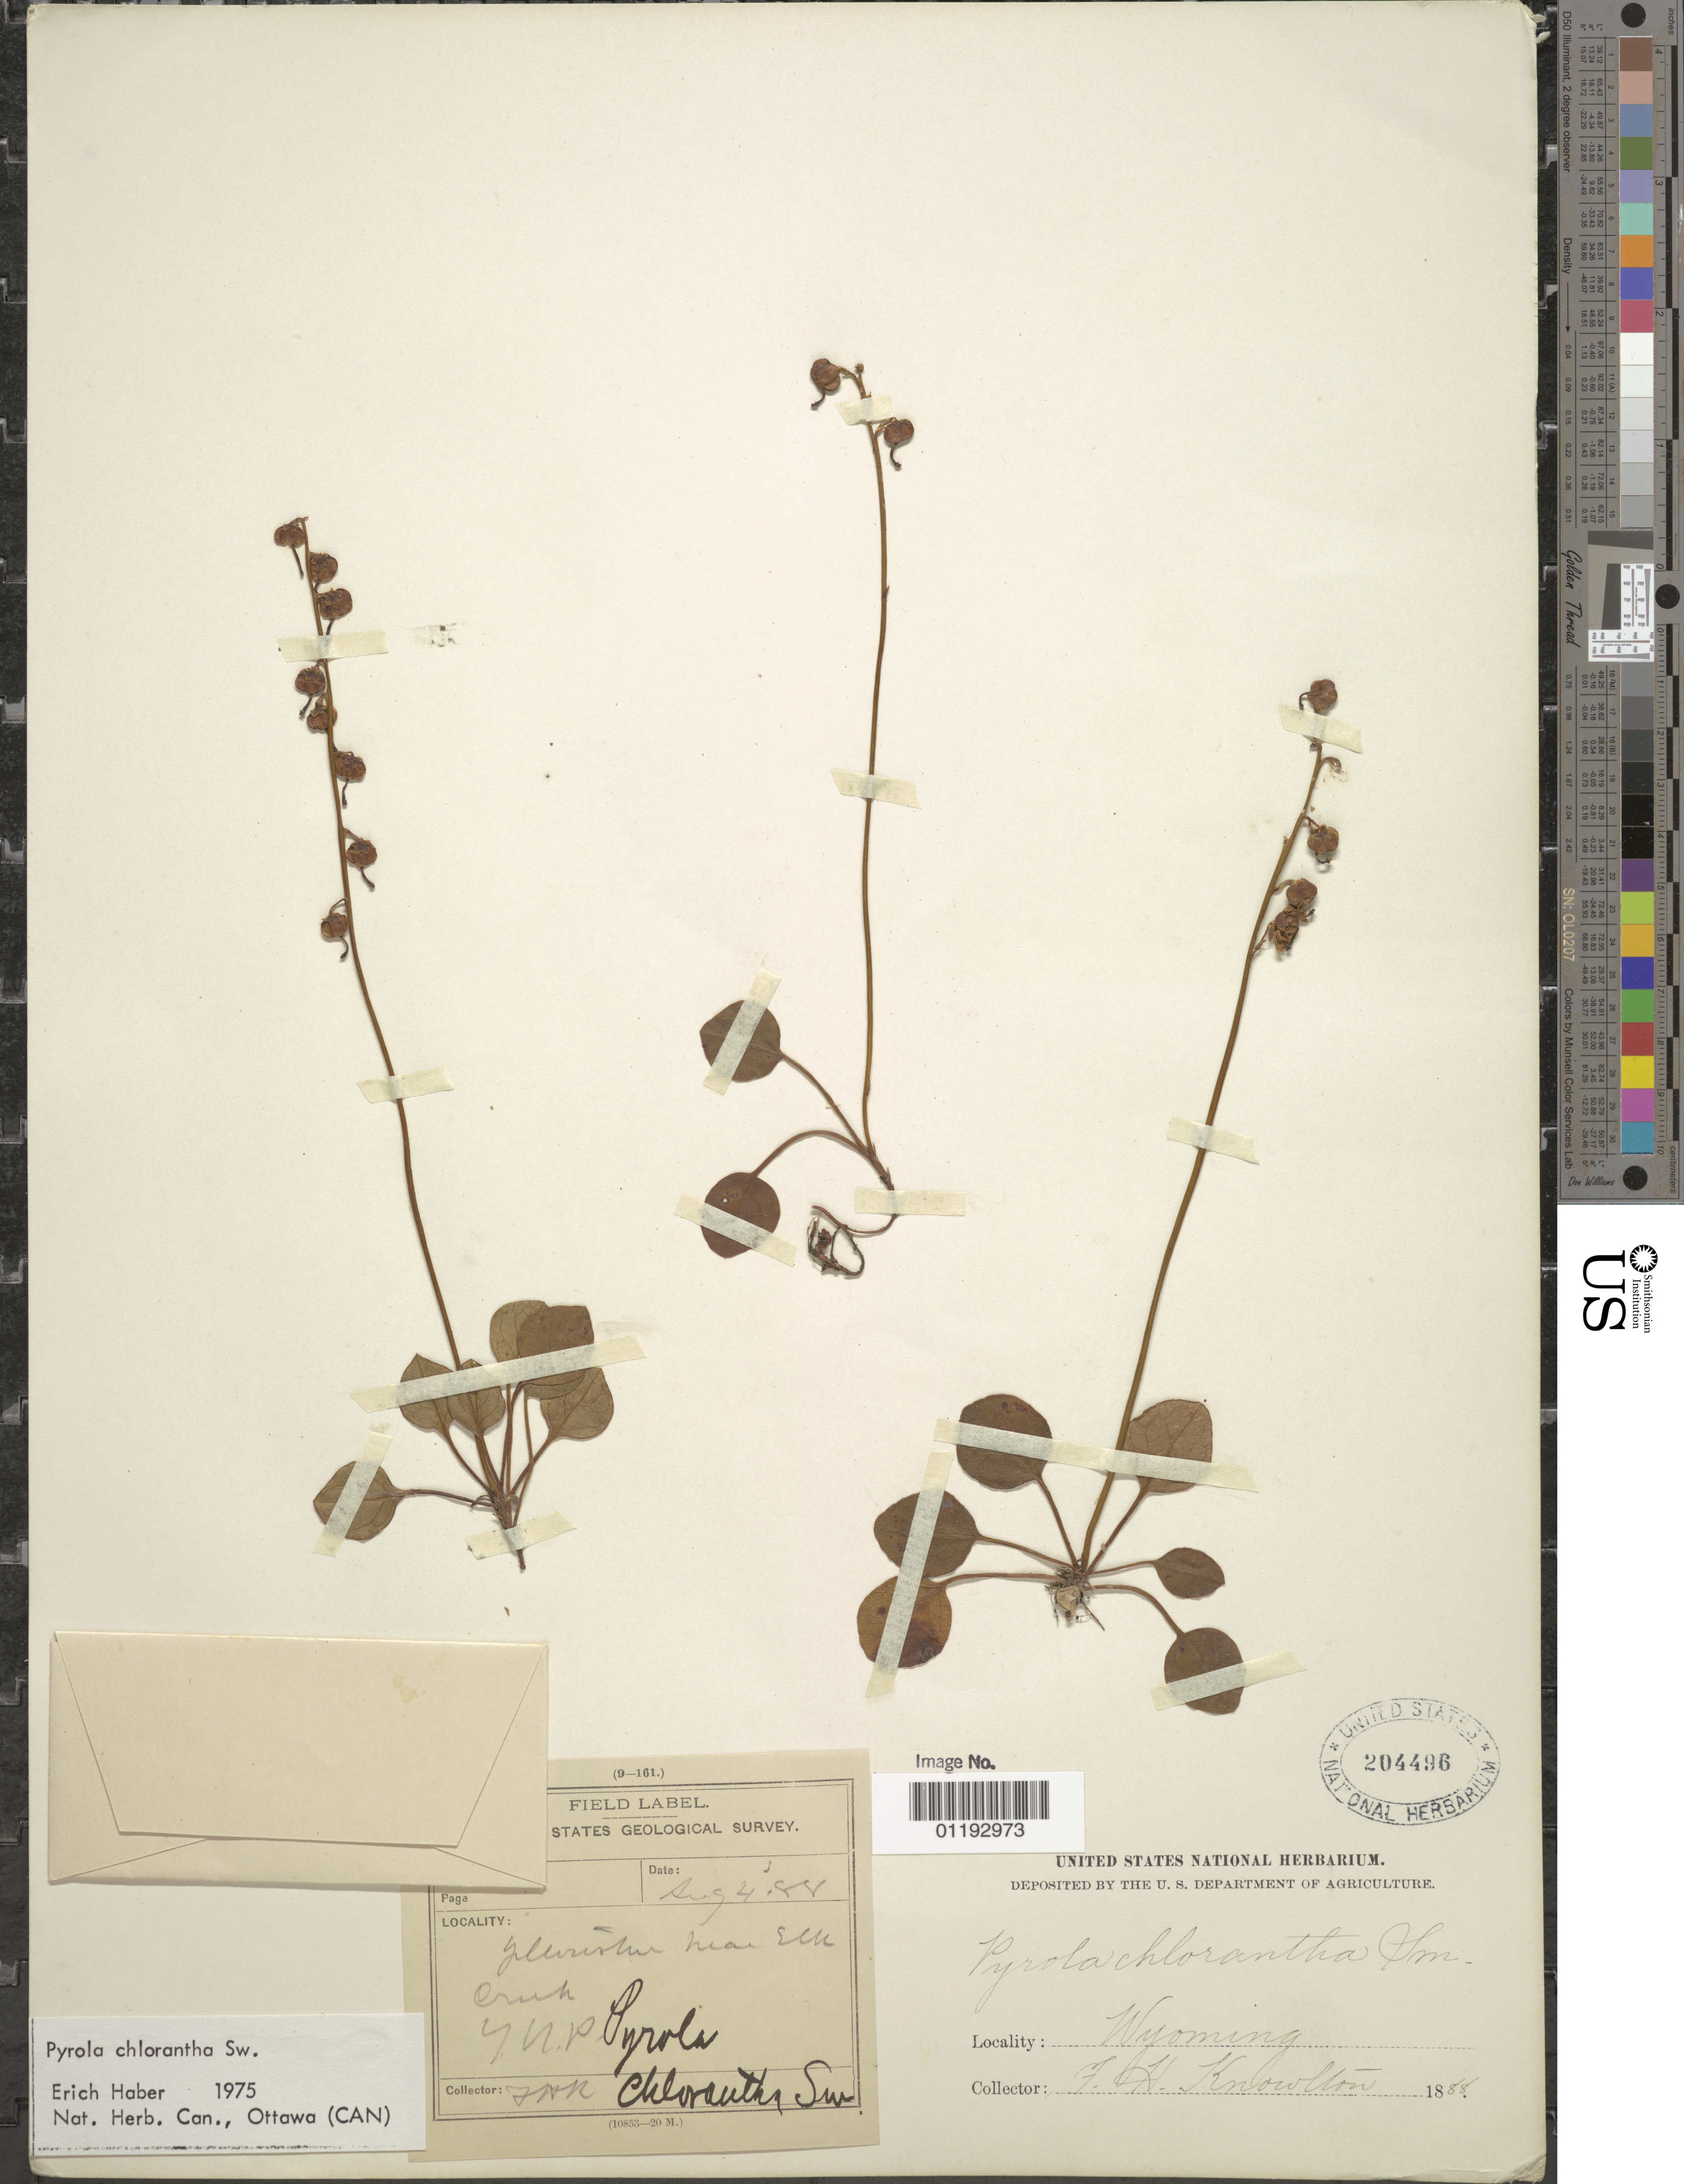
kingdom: Plantae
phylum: Tracheophyta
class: Magnoliopsida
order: Ericales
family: Ericaceae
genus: Pyrola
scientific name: Pyrola chlorantha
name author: Sw.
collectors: F. H. Knowlton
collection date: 1888-08-04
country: United States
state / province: Wyoming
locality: Elk Creek, Yellowstone Nat. Park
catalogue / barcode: US 204496